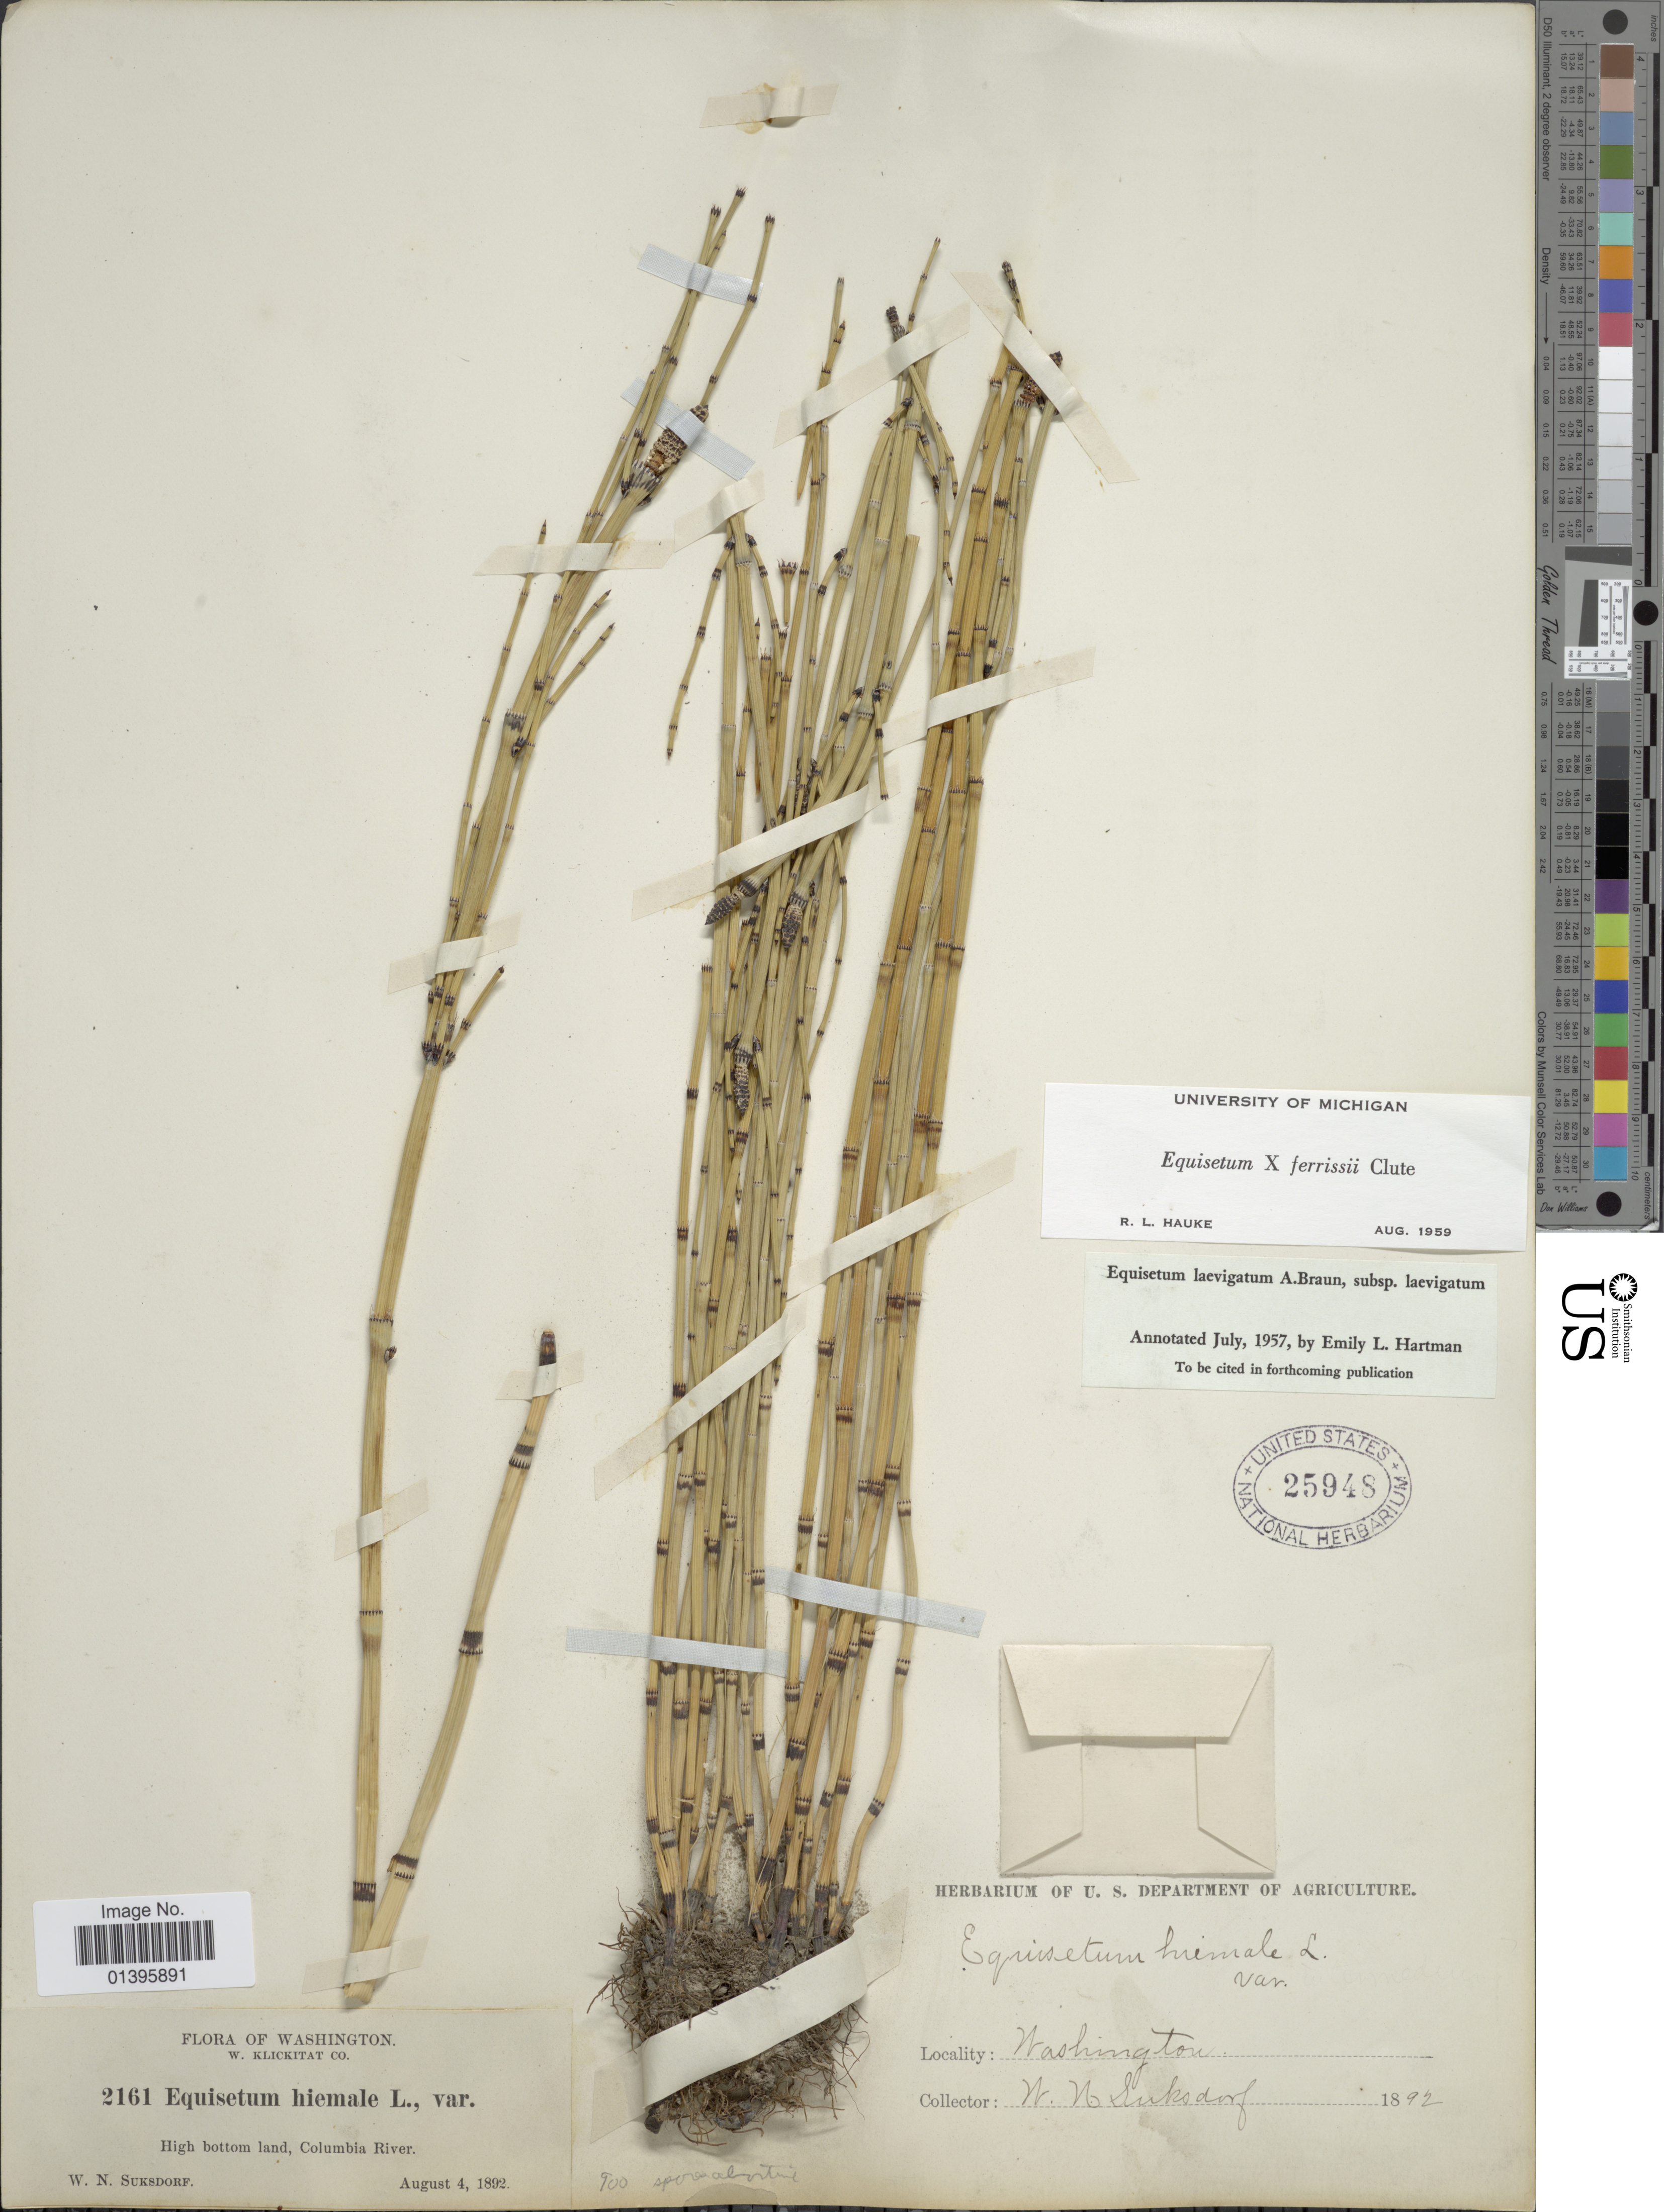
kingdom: Plantae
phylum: Tracheophyta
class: Polypodiopsida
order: Equisetales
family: Equisetaceae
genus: Equisetum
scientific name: Equisetum x ferrissii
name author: Clute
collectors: W. N. Suksdorf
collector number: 2161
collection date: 1892-08-04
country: United States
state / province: Washington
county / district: Klickitat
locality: W. Klickitat Co. High bottom land, Columbia River.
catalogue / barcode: US 25948